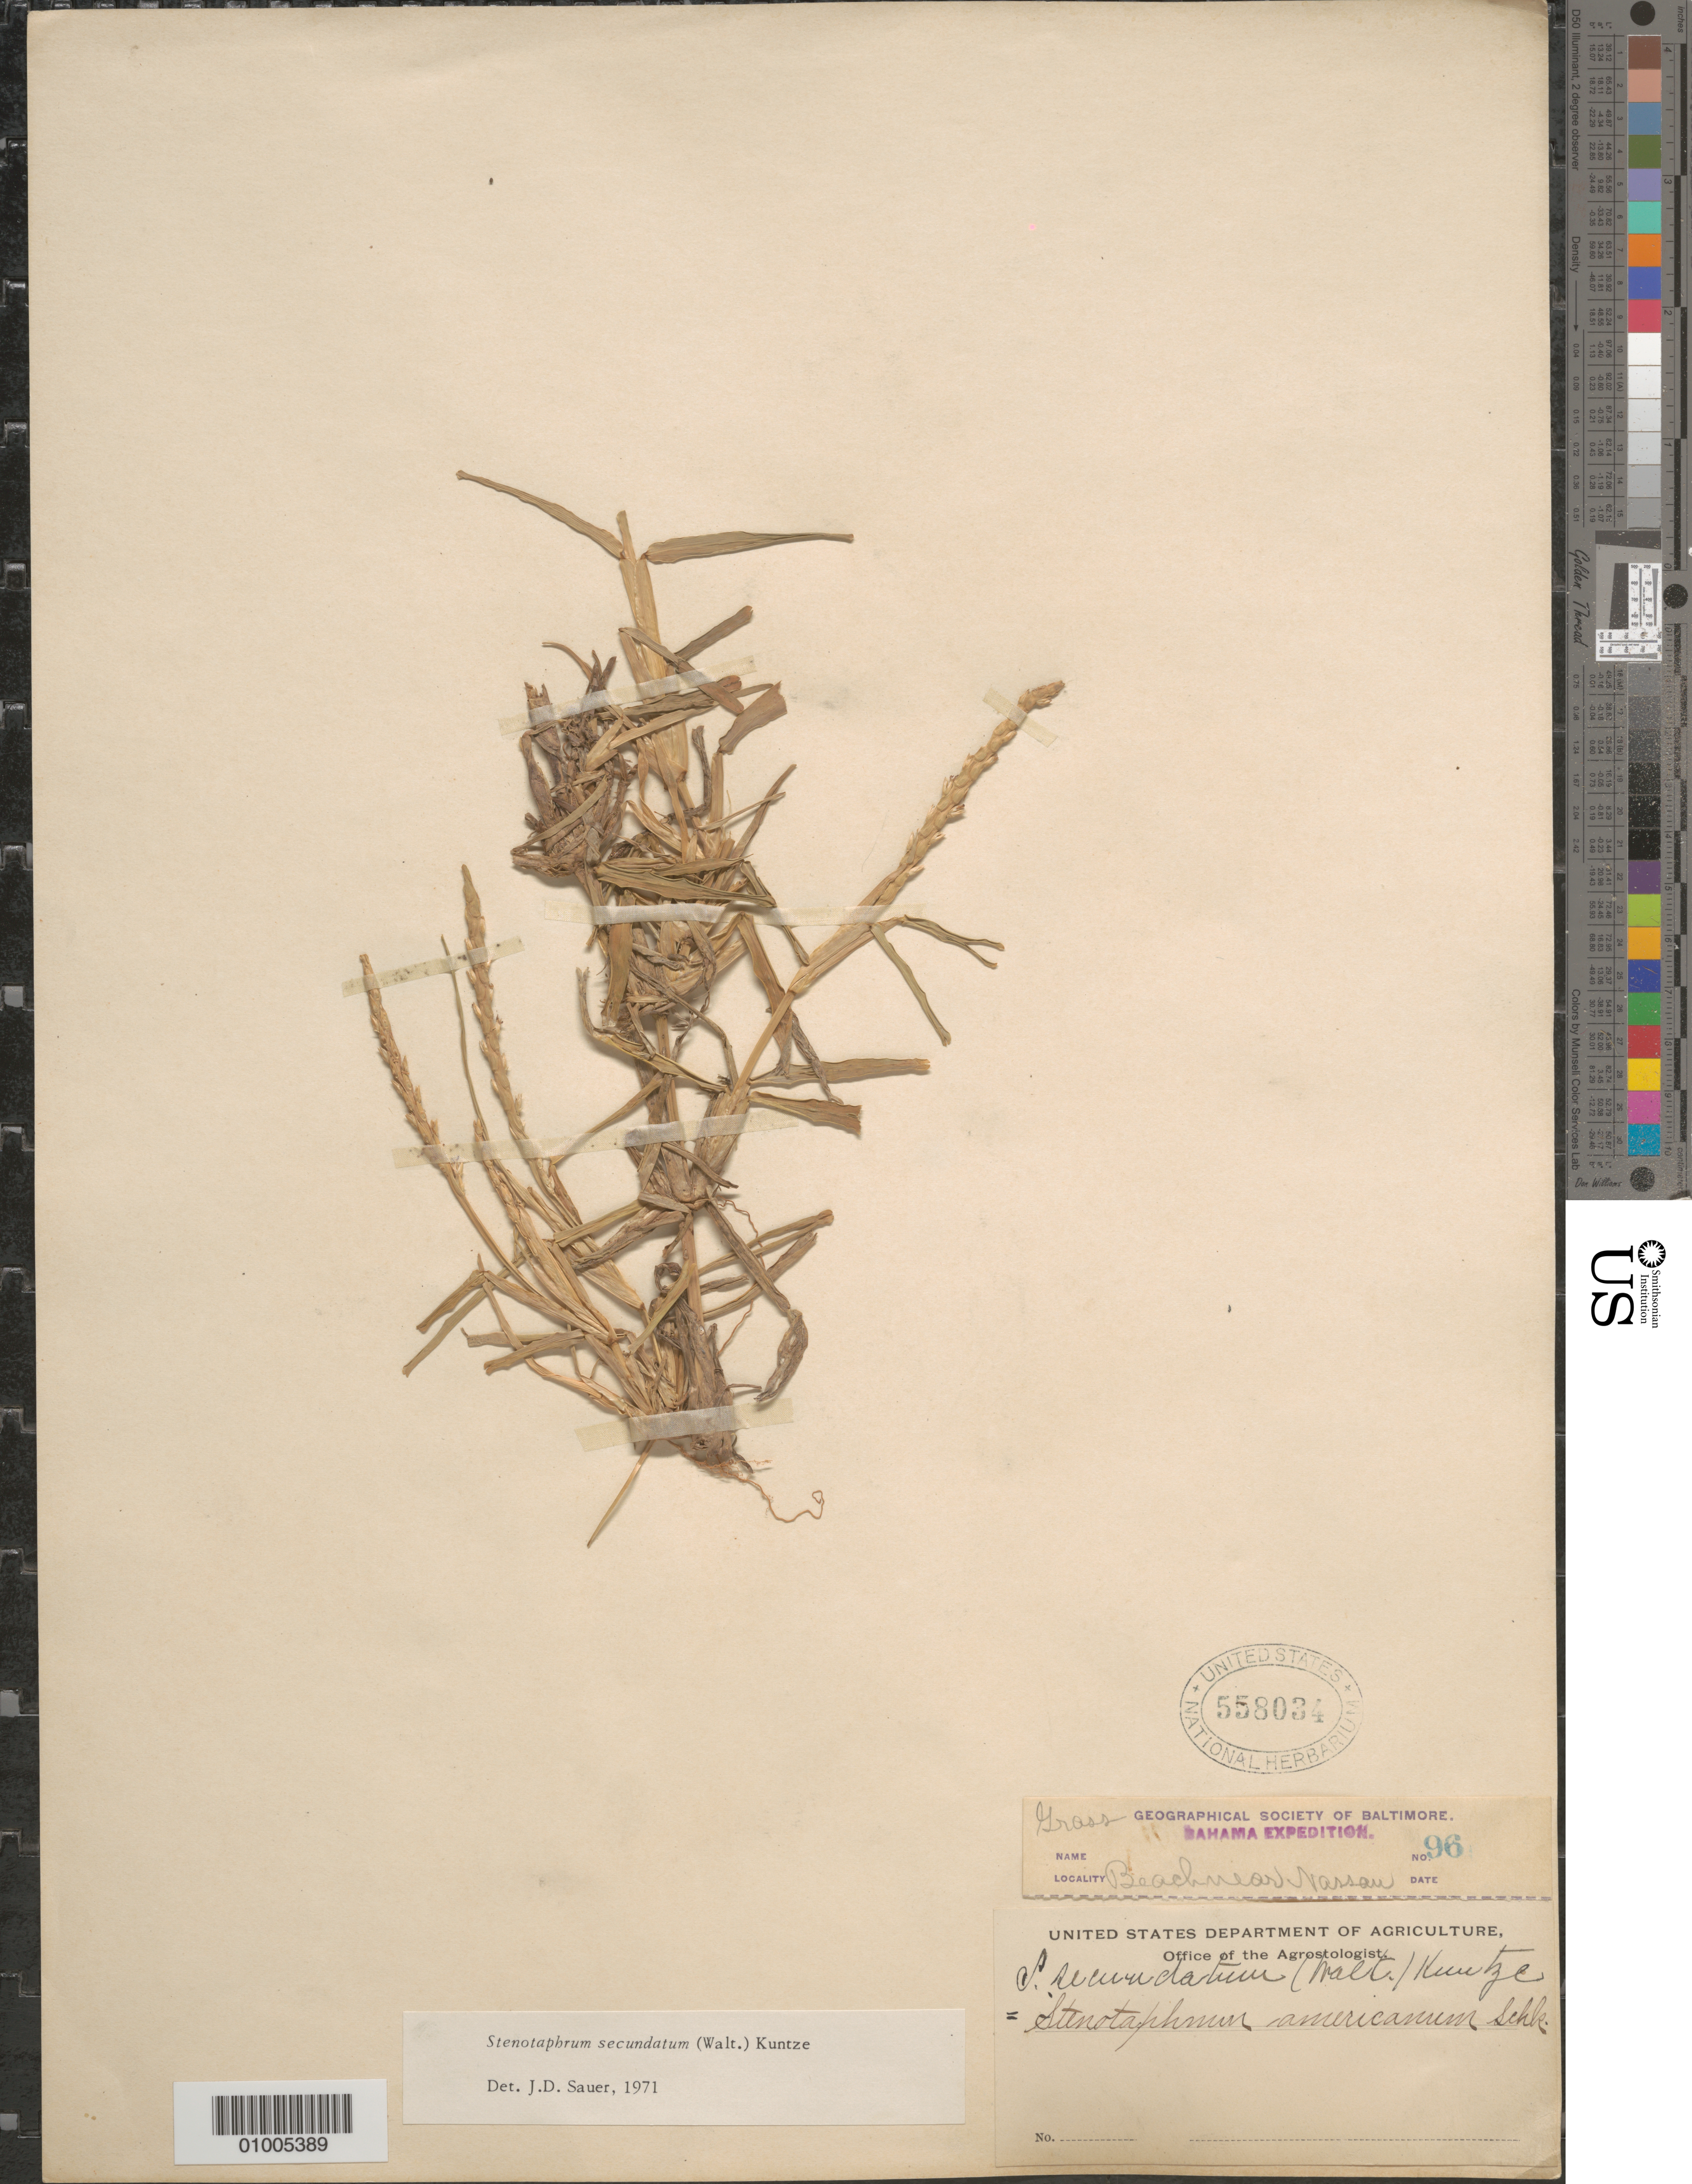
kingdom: Plantae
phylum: Tracheophyta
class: Liliopsida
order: Poales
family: Poaceae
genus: Stenotaphrum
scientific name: Stenotaphrum secundatum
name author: (Walter) Kuntze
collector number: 96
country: Bahamas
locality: Beach near Nassau.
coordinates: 0 N, 0 E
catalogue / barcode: US 558034